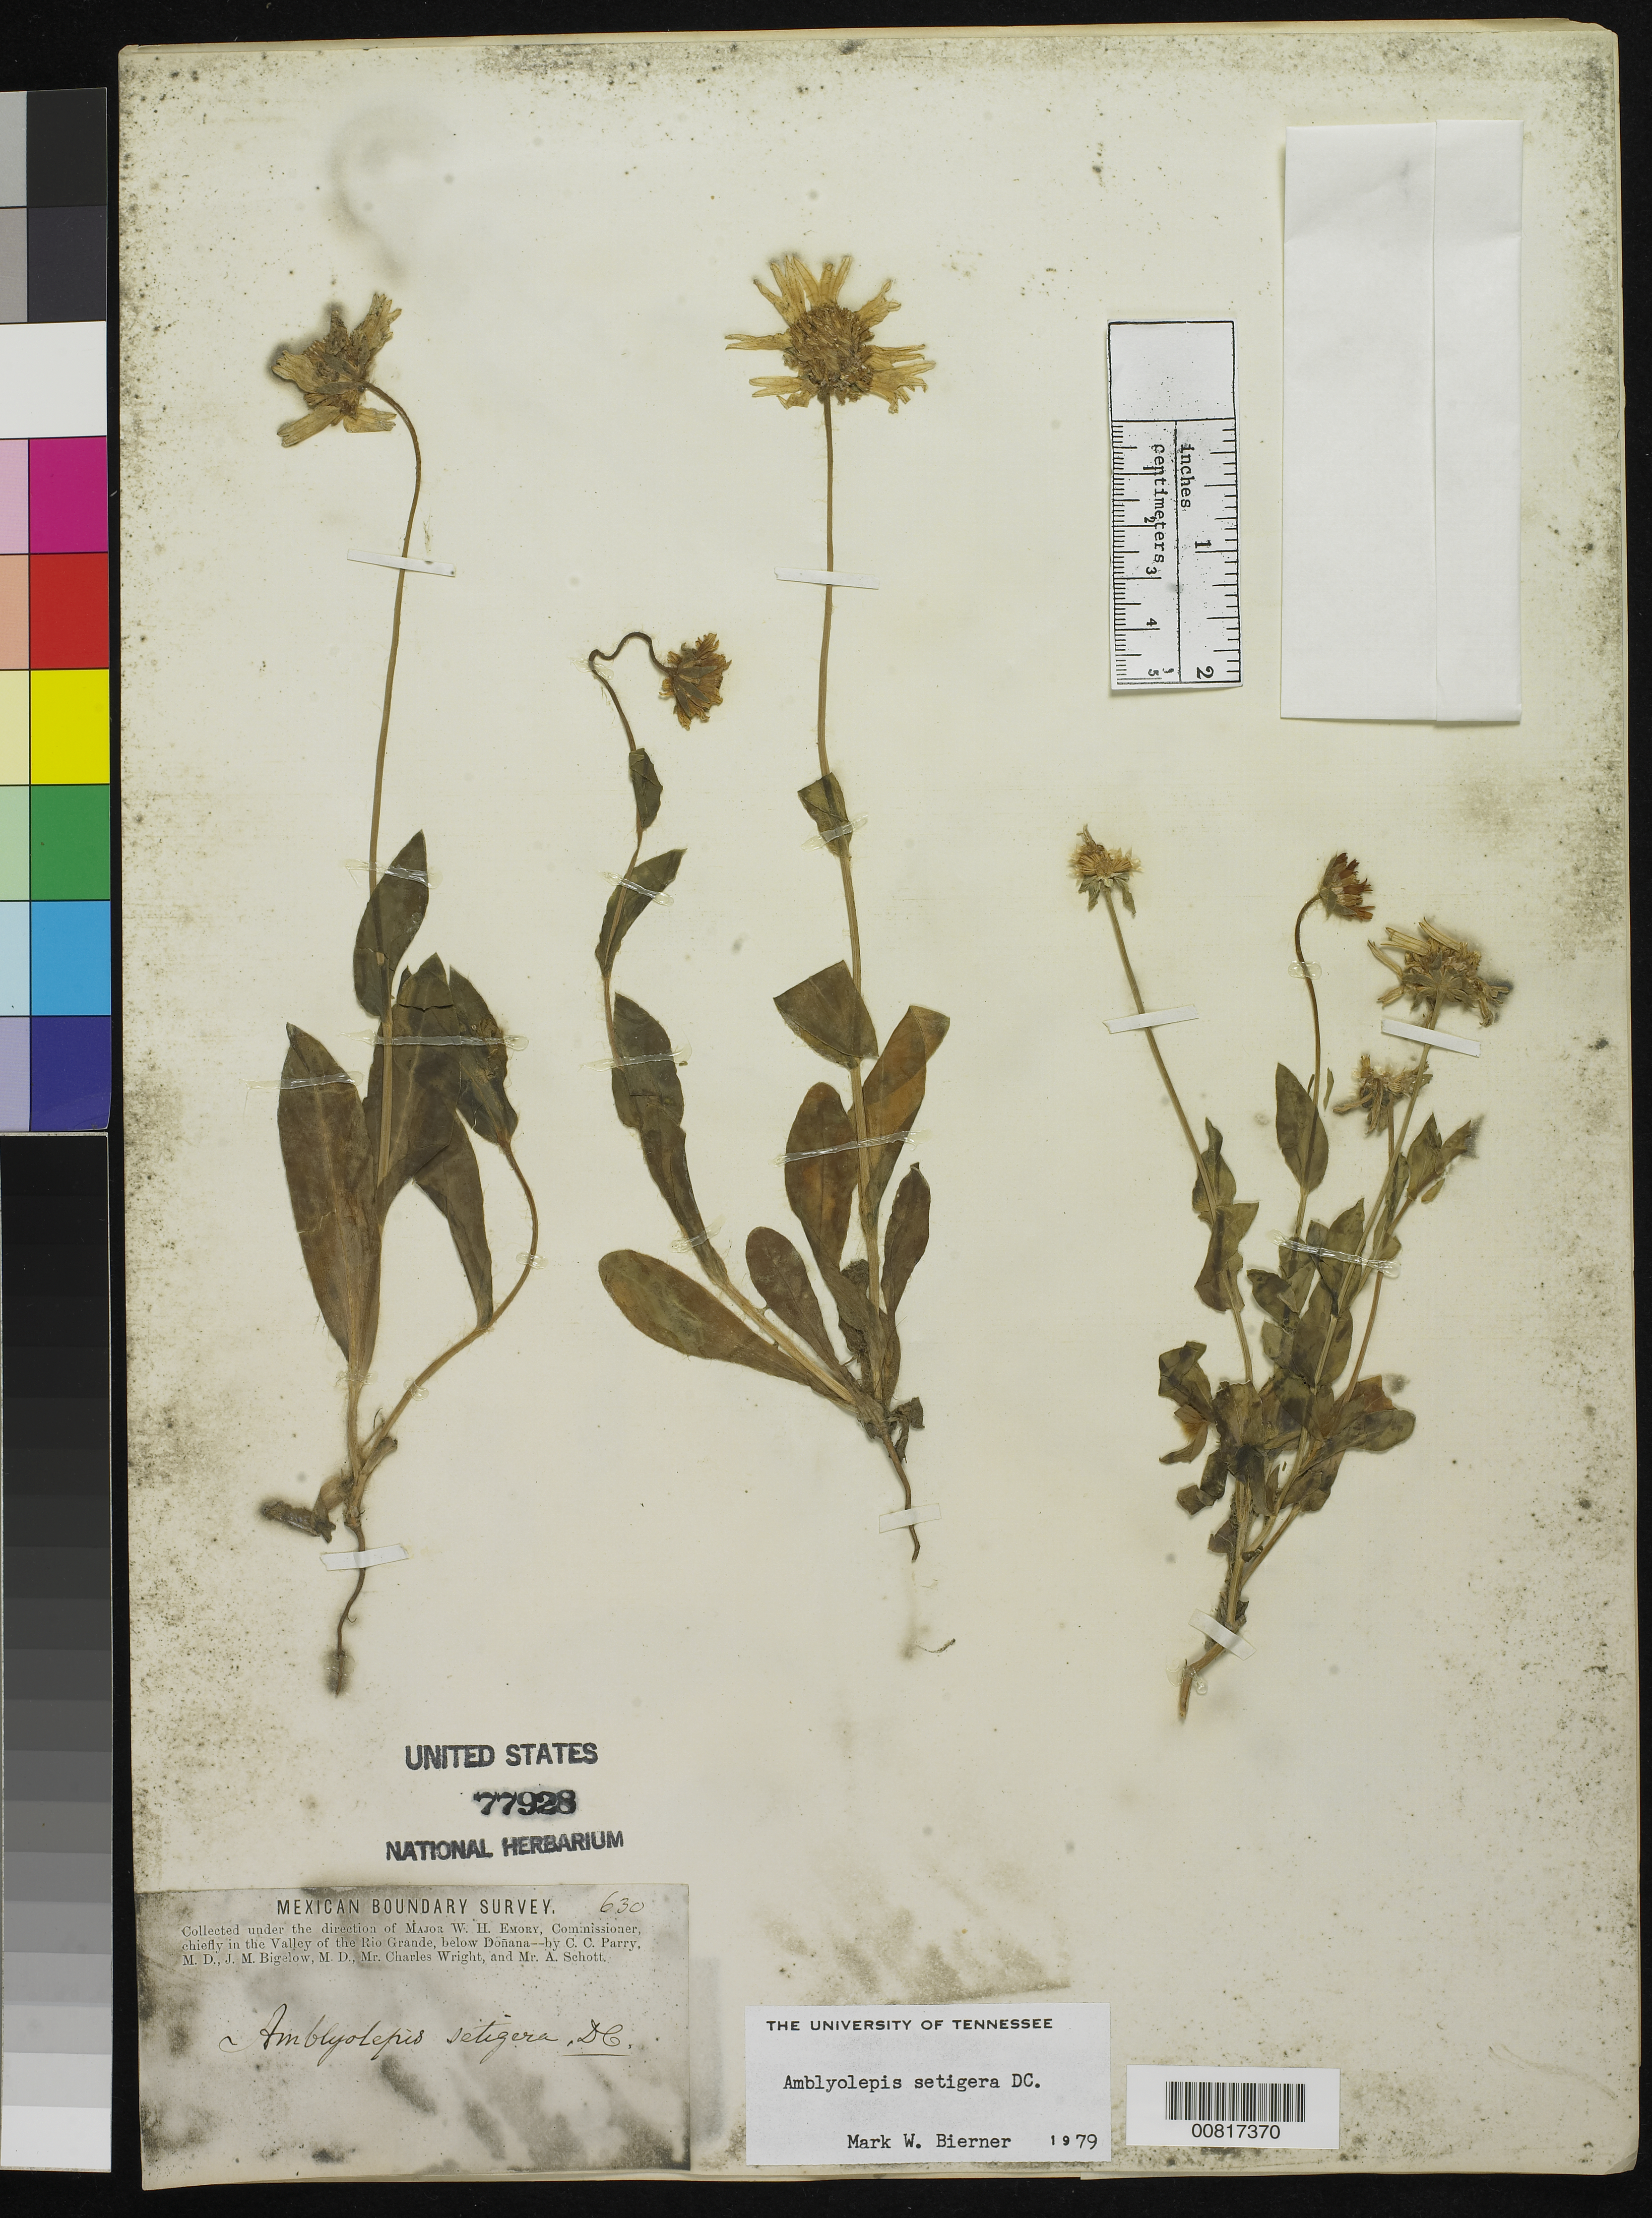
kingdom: Plantae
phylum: Tracheophyta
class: Magnoliopsida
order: Asterales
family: Asteraceae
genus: Amblyolepis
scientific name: Amblyolepis setigera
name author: DC.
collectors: C. C. Parry, J. M. Bigelow, C. Wright & A. C. V. Schott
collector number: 630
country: United States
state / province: New Mexico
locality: Valley of the Rio Grande, below Doñana, New Mexico.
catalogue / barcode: US 77928